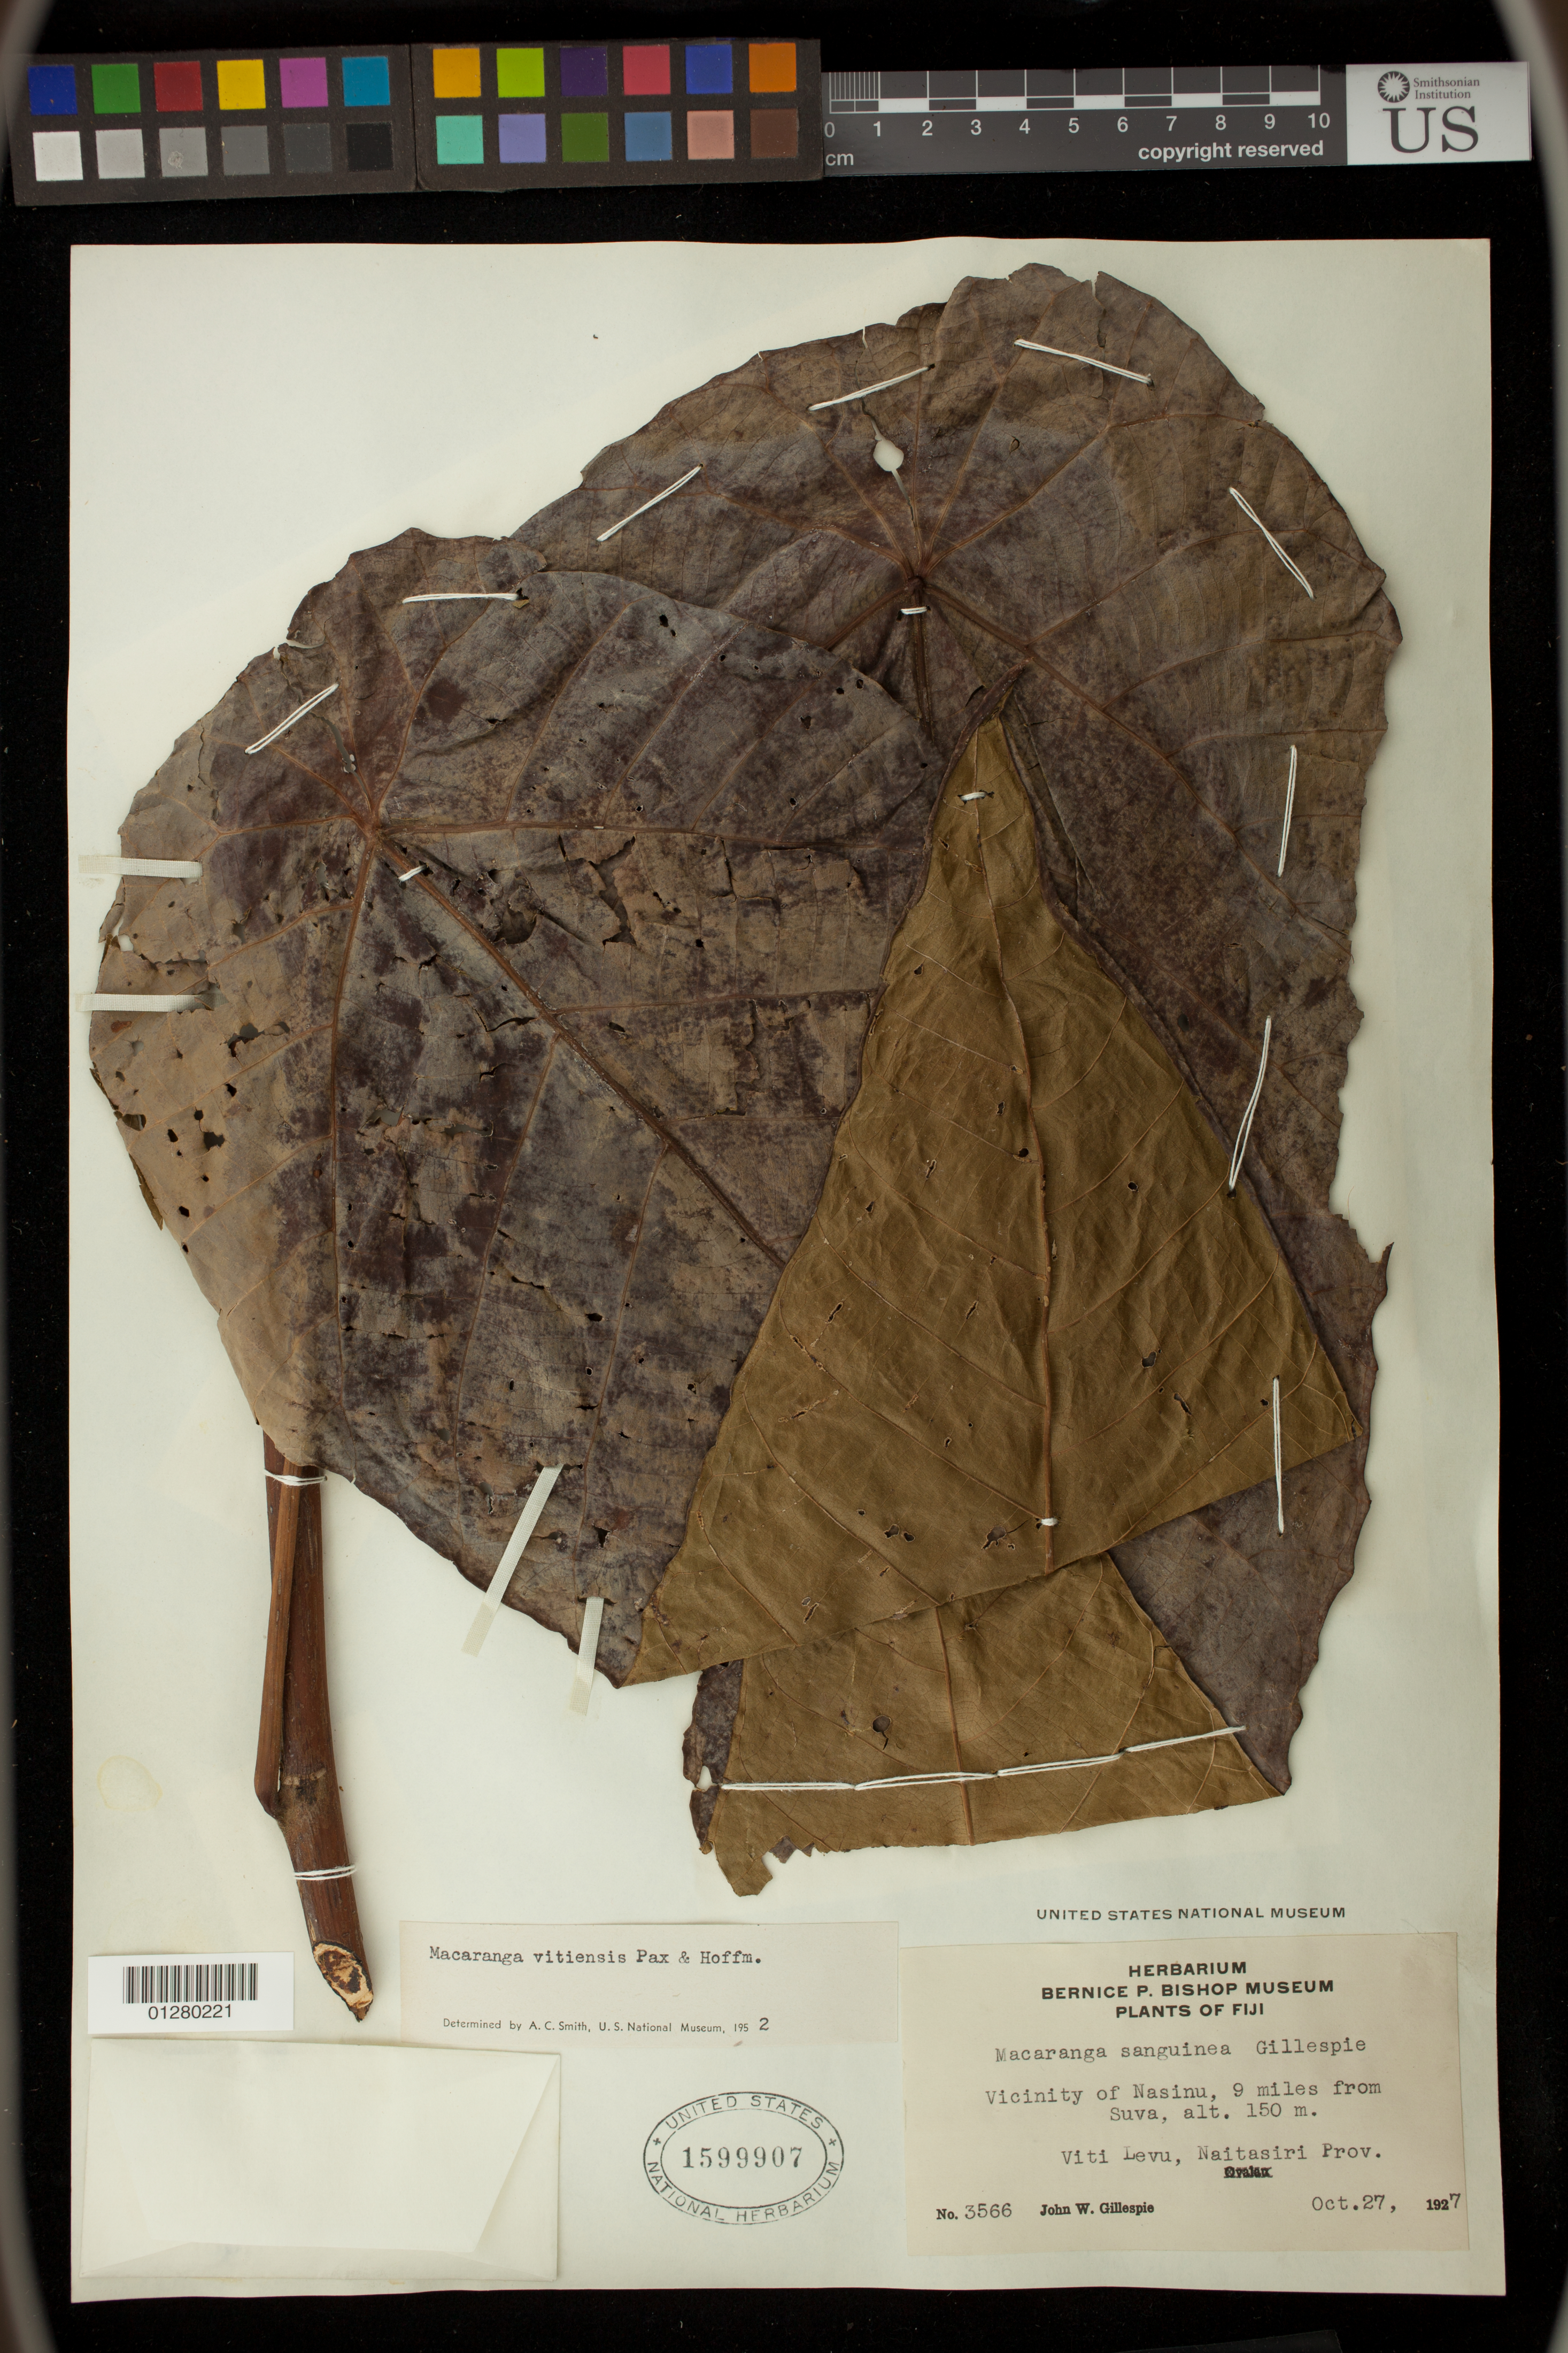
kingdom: Plantae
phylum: Tracheophyta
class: Magnoliopsida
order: Malpighiales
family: Euphorbiaceae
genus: Macaranga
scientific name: Macaranga vitiensis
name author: Pax & K. Hoffm.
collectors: J. W. Gillespie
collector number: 3566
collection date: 1927-10-27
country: Fiji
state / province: Central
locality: Vicinity of Nasinu, 9 miles from Suva, Viti Levu, Naitasiri Prov.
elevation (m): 150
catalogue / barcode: US 1599907